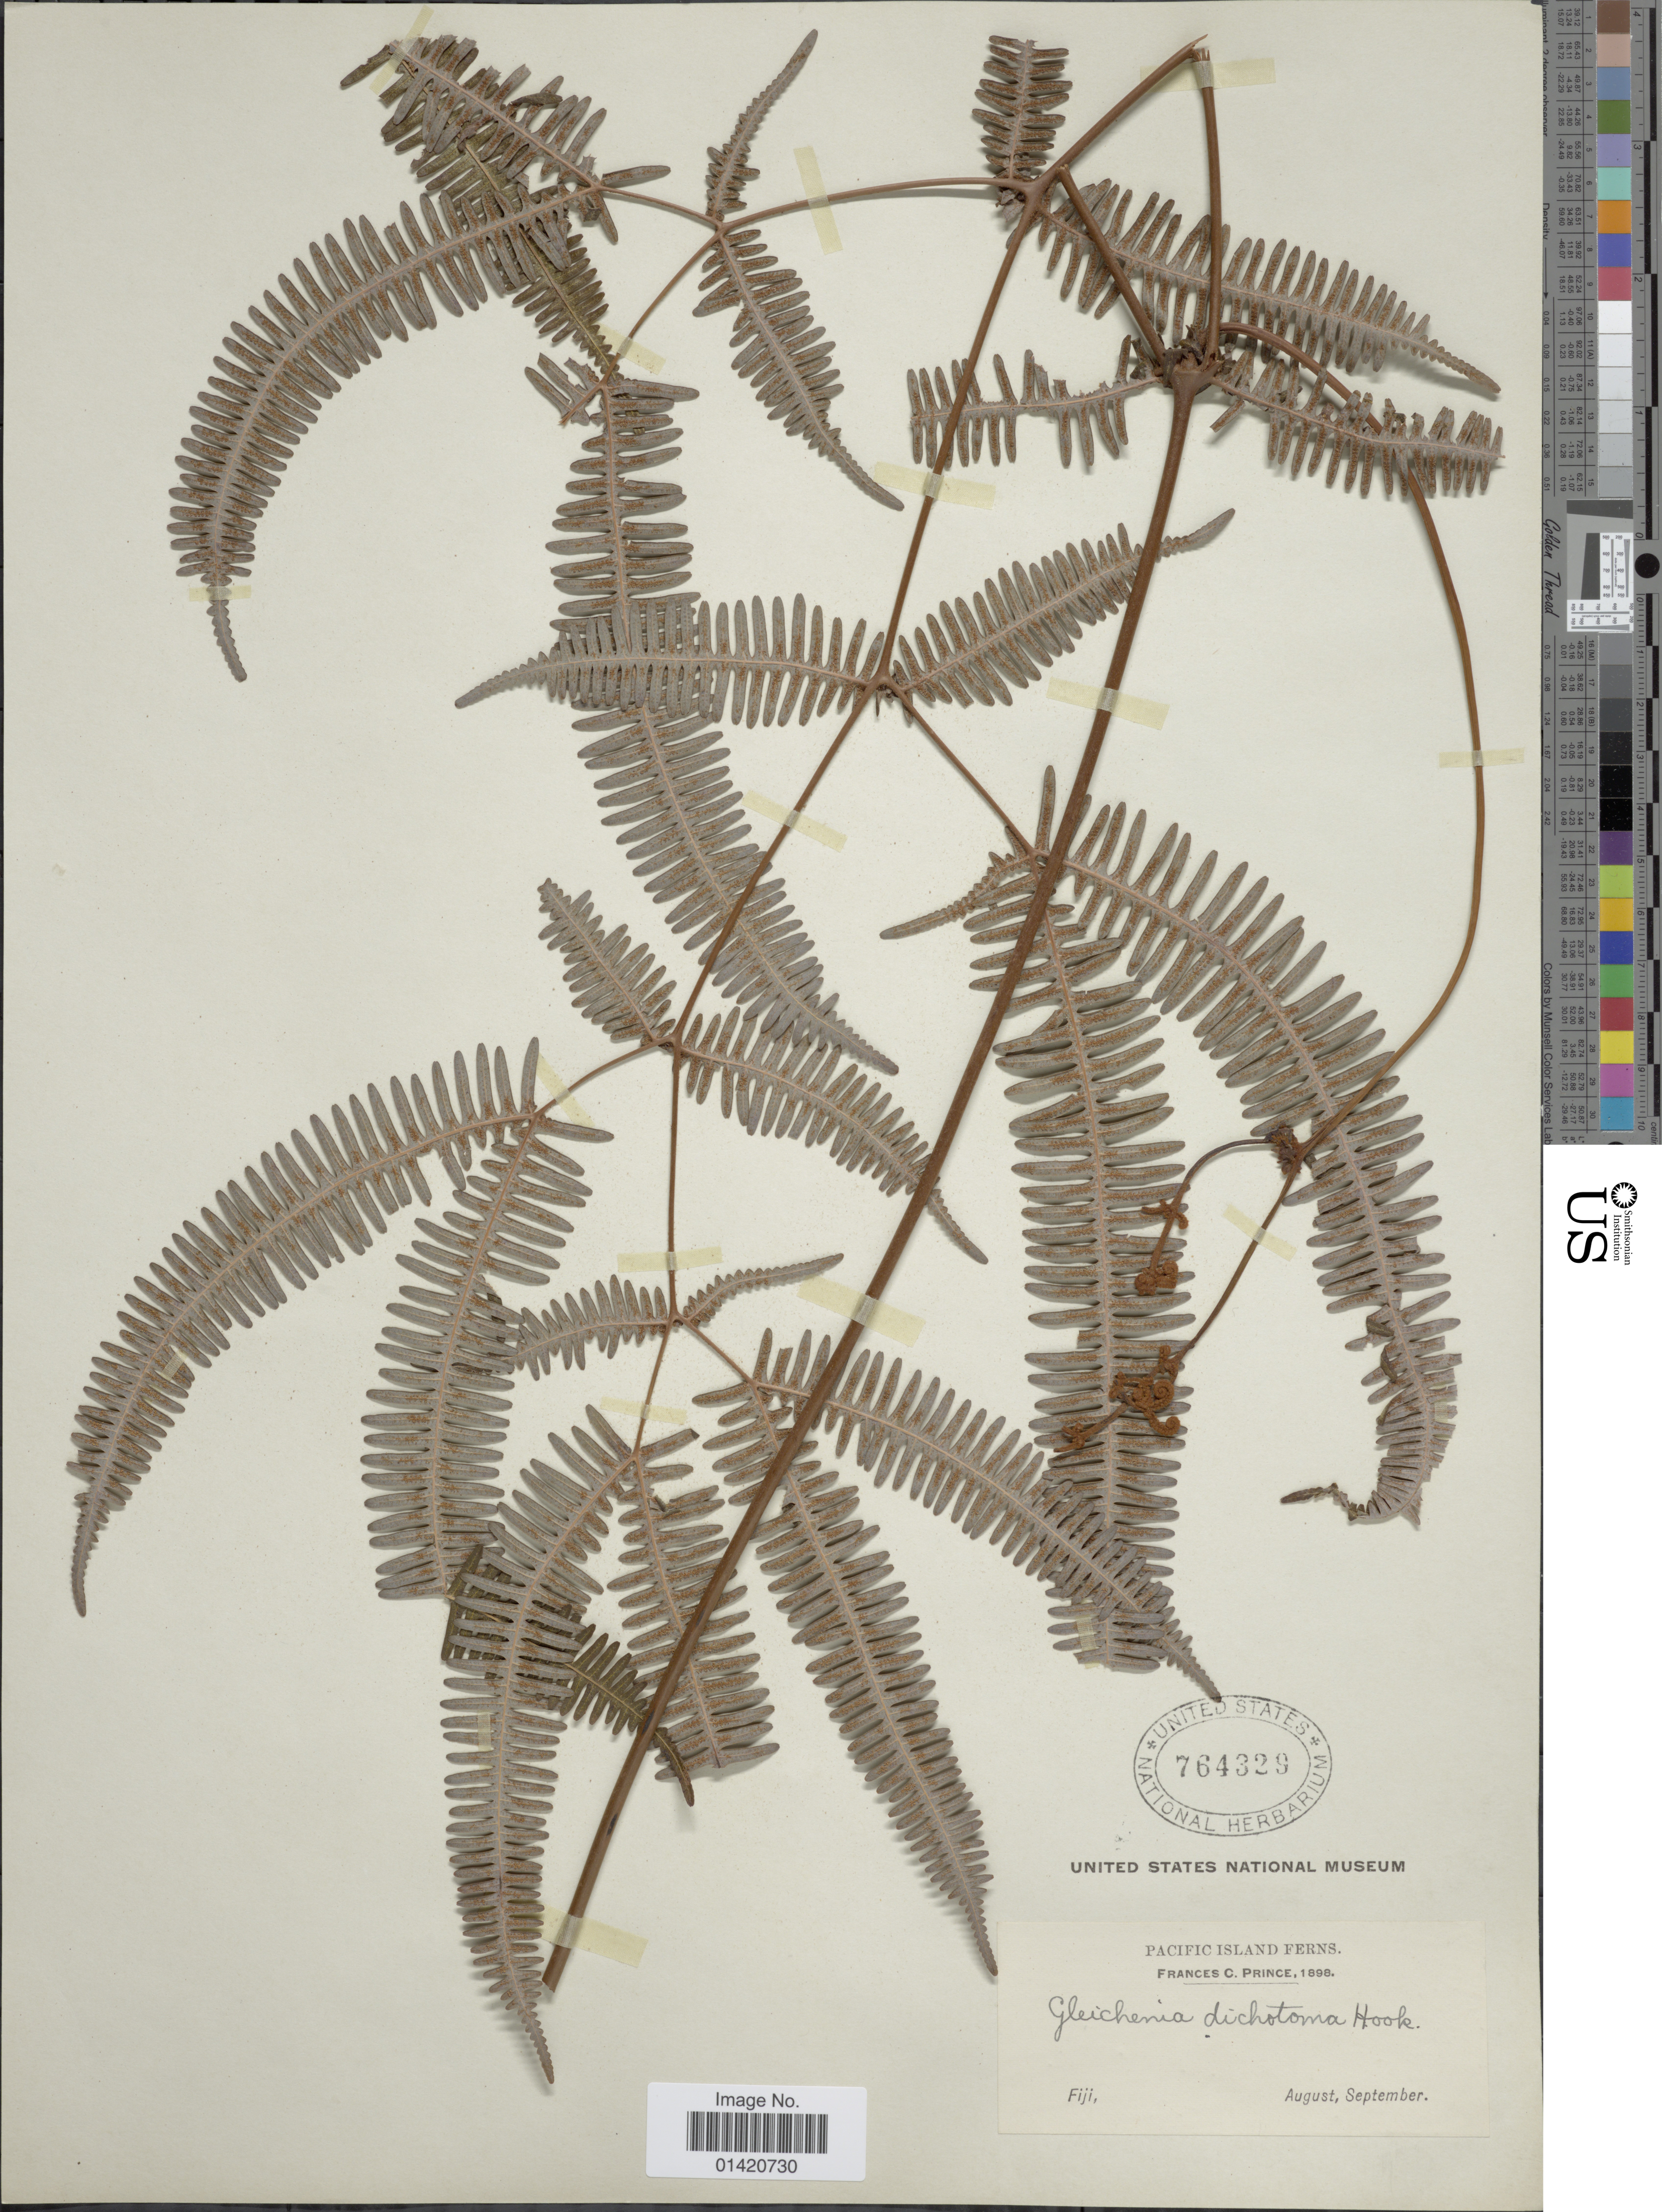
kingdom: Plantae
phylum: Tracheophyta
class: Polypodiopsida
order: Gleicheniales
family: Gleicheniaceae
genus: Dicranopteris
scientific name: Dicranopteris linearis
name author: (Burm. f.) Underw.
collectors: F. Prince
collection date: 1898-08/1898-09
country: Fiji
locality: Pacific Island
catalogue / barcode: US 764329